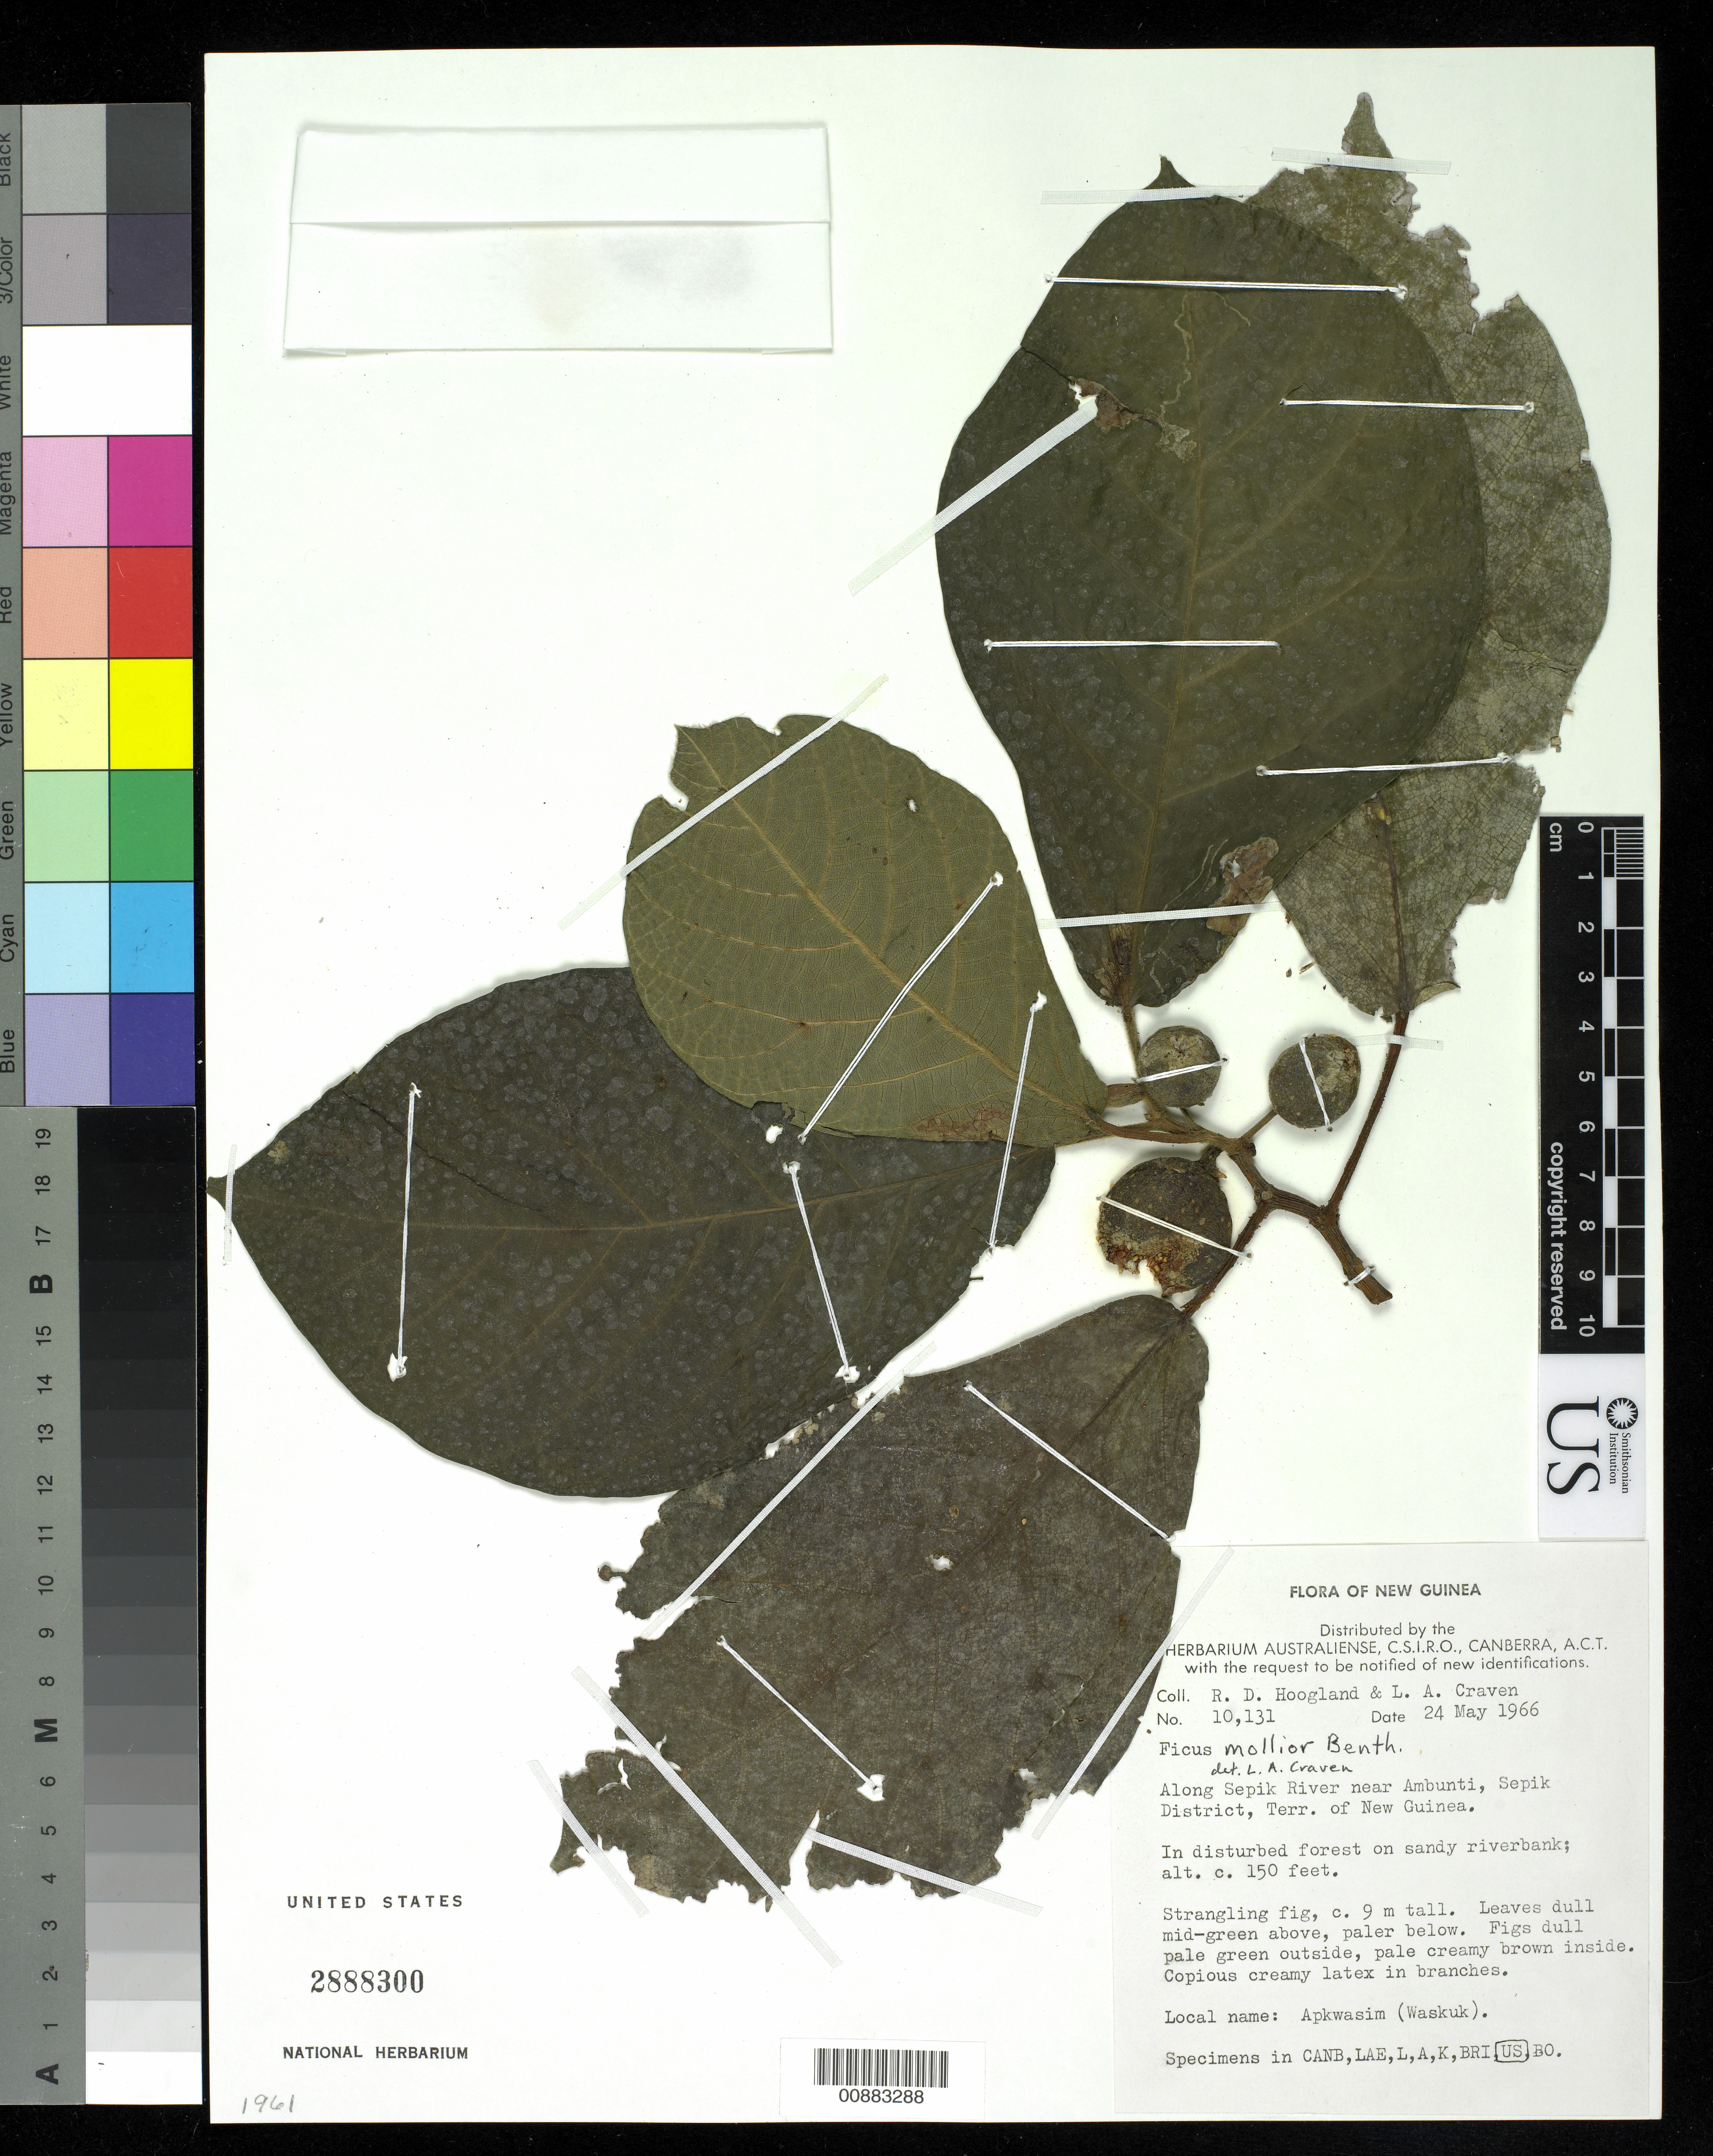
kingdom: Plantae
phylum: Tracheophyta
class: Magnoliopsida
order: Rosales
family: Moraceae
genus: Ficus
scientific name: Ficus mollior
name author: F. Muell. ex Benth.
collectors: R. D. Hoogland & L. A. Craven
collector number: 10131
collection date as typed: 24 May 1966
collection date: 1966-05-24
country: Papua New Guinea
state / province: East Sepik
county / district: Ambunti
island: New Guinea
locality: Along Sepik River near Ambunti, Sepik District.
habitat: In disturbed forest on sandy riverbank.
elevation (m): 46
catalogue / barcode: US 2888300